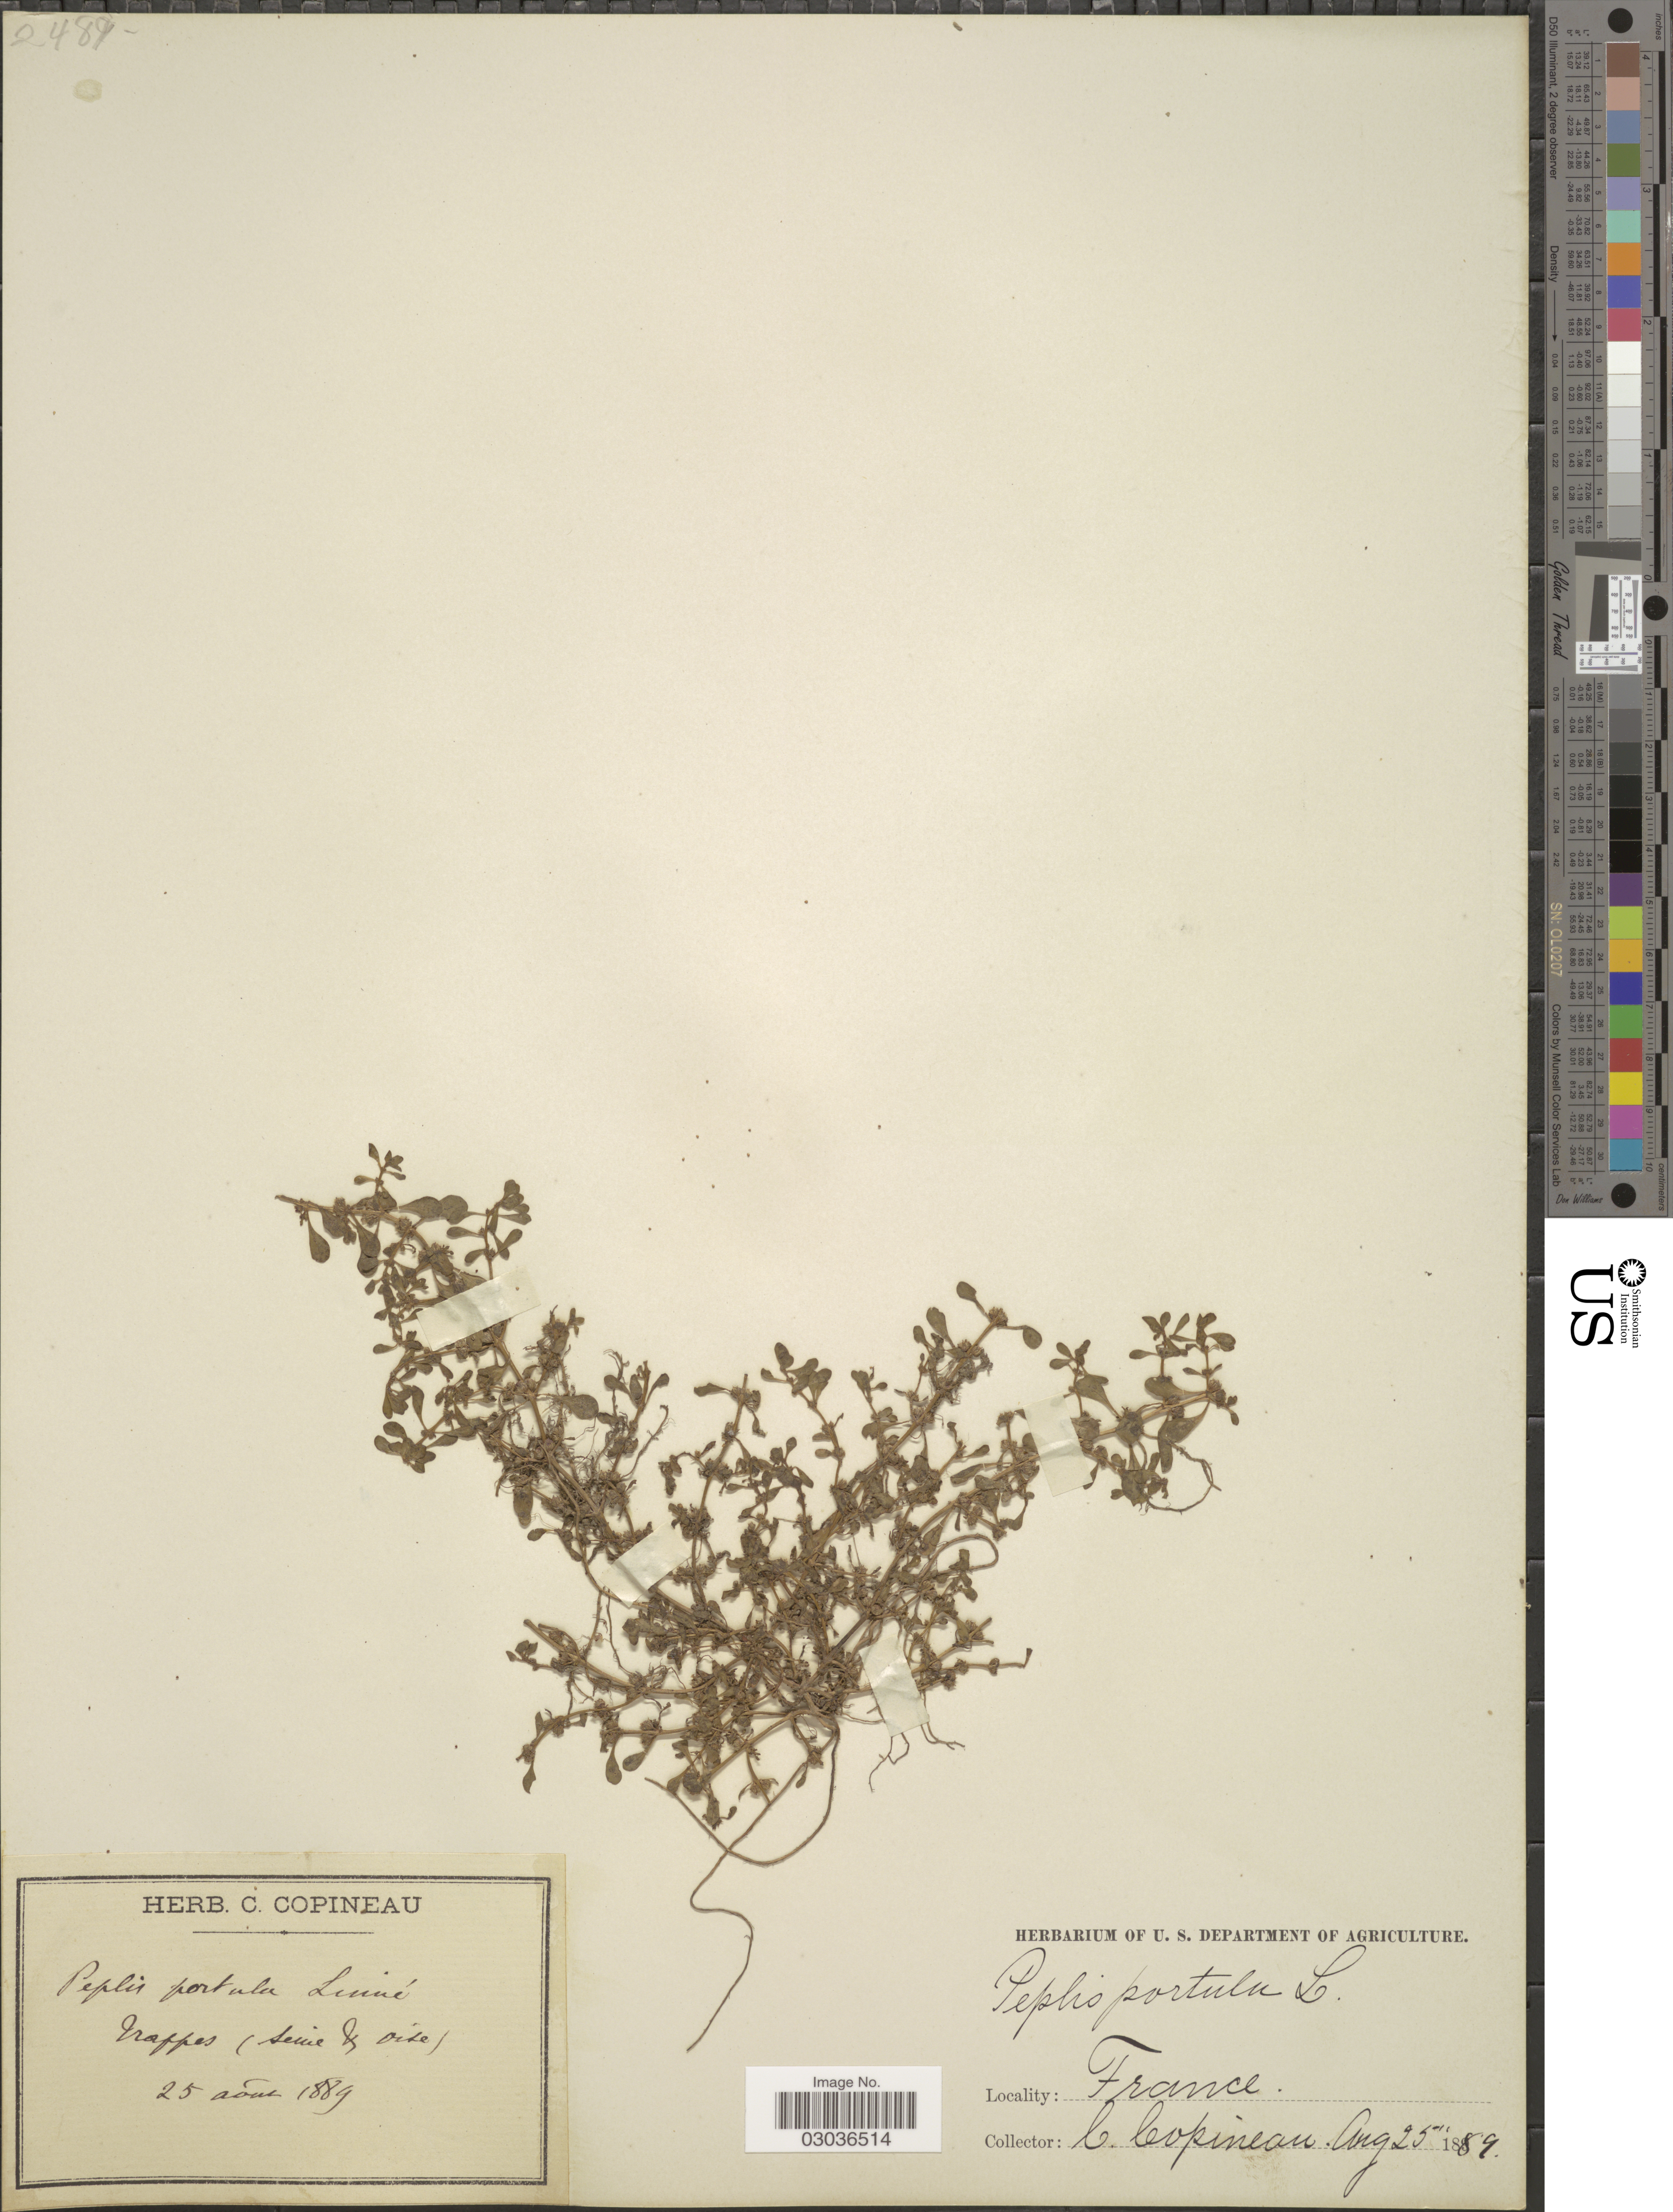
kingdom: Plantae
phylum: Tracheophyta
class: Magnoliopsida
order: Myrtales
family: Lythraceae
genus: Lythrum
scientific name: Lythrum portula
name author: (L.) D.A. Webb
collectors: C. Copineau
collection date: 1889-08-25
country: France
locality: Trappes (Seine & Oise).